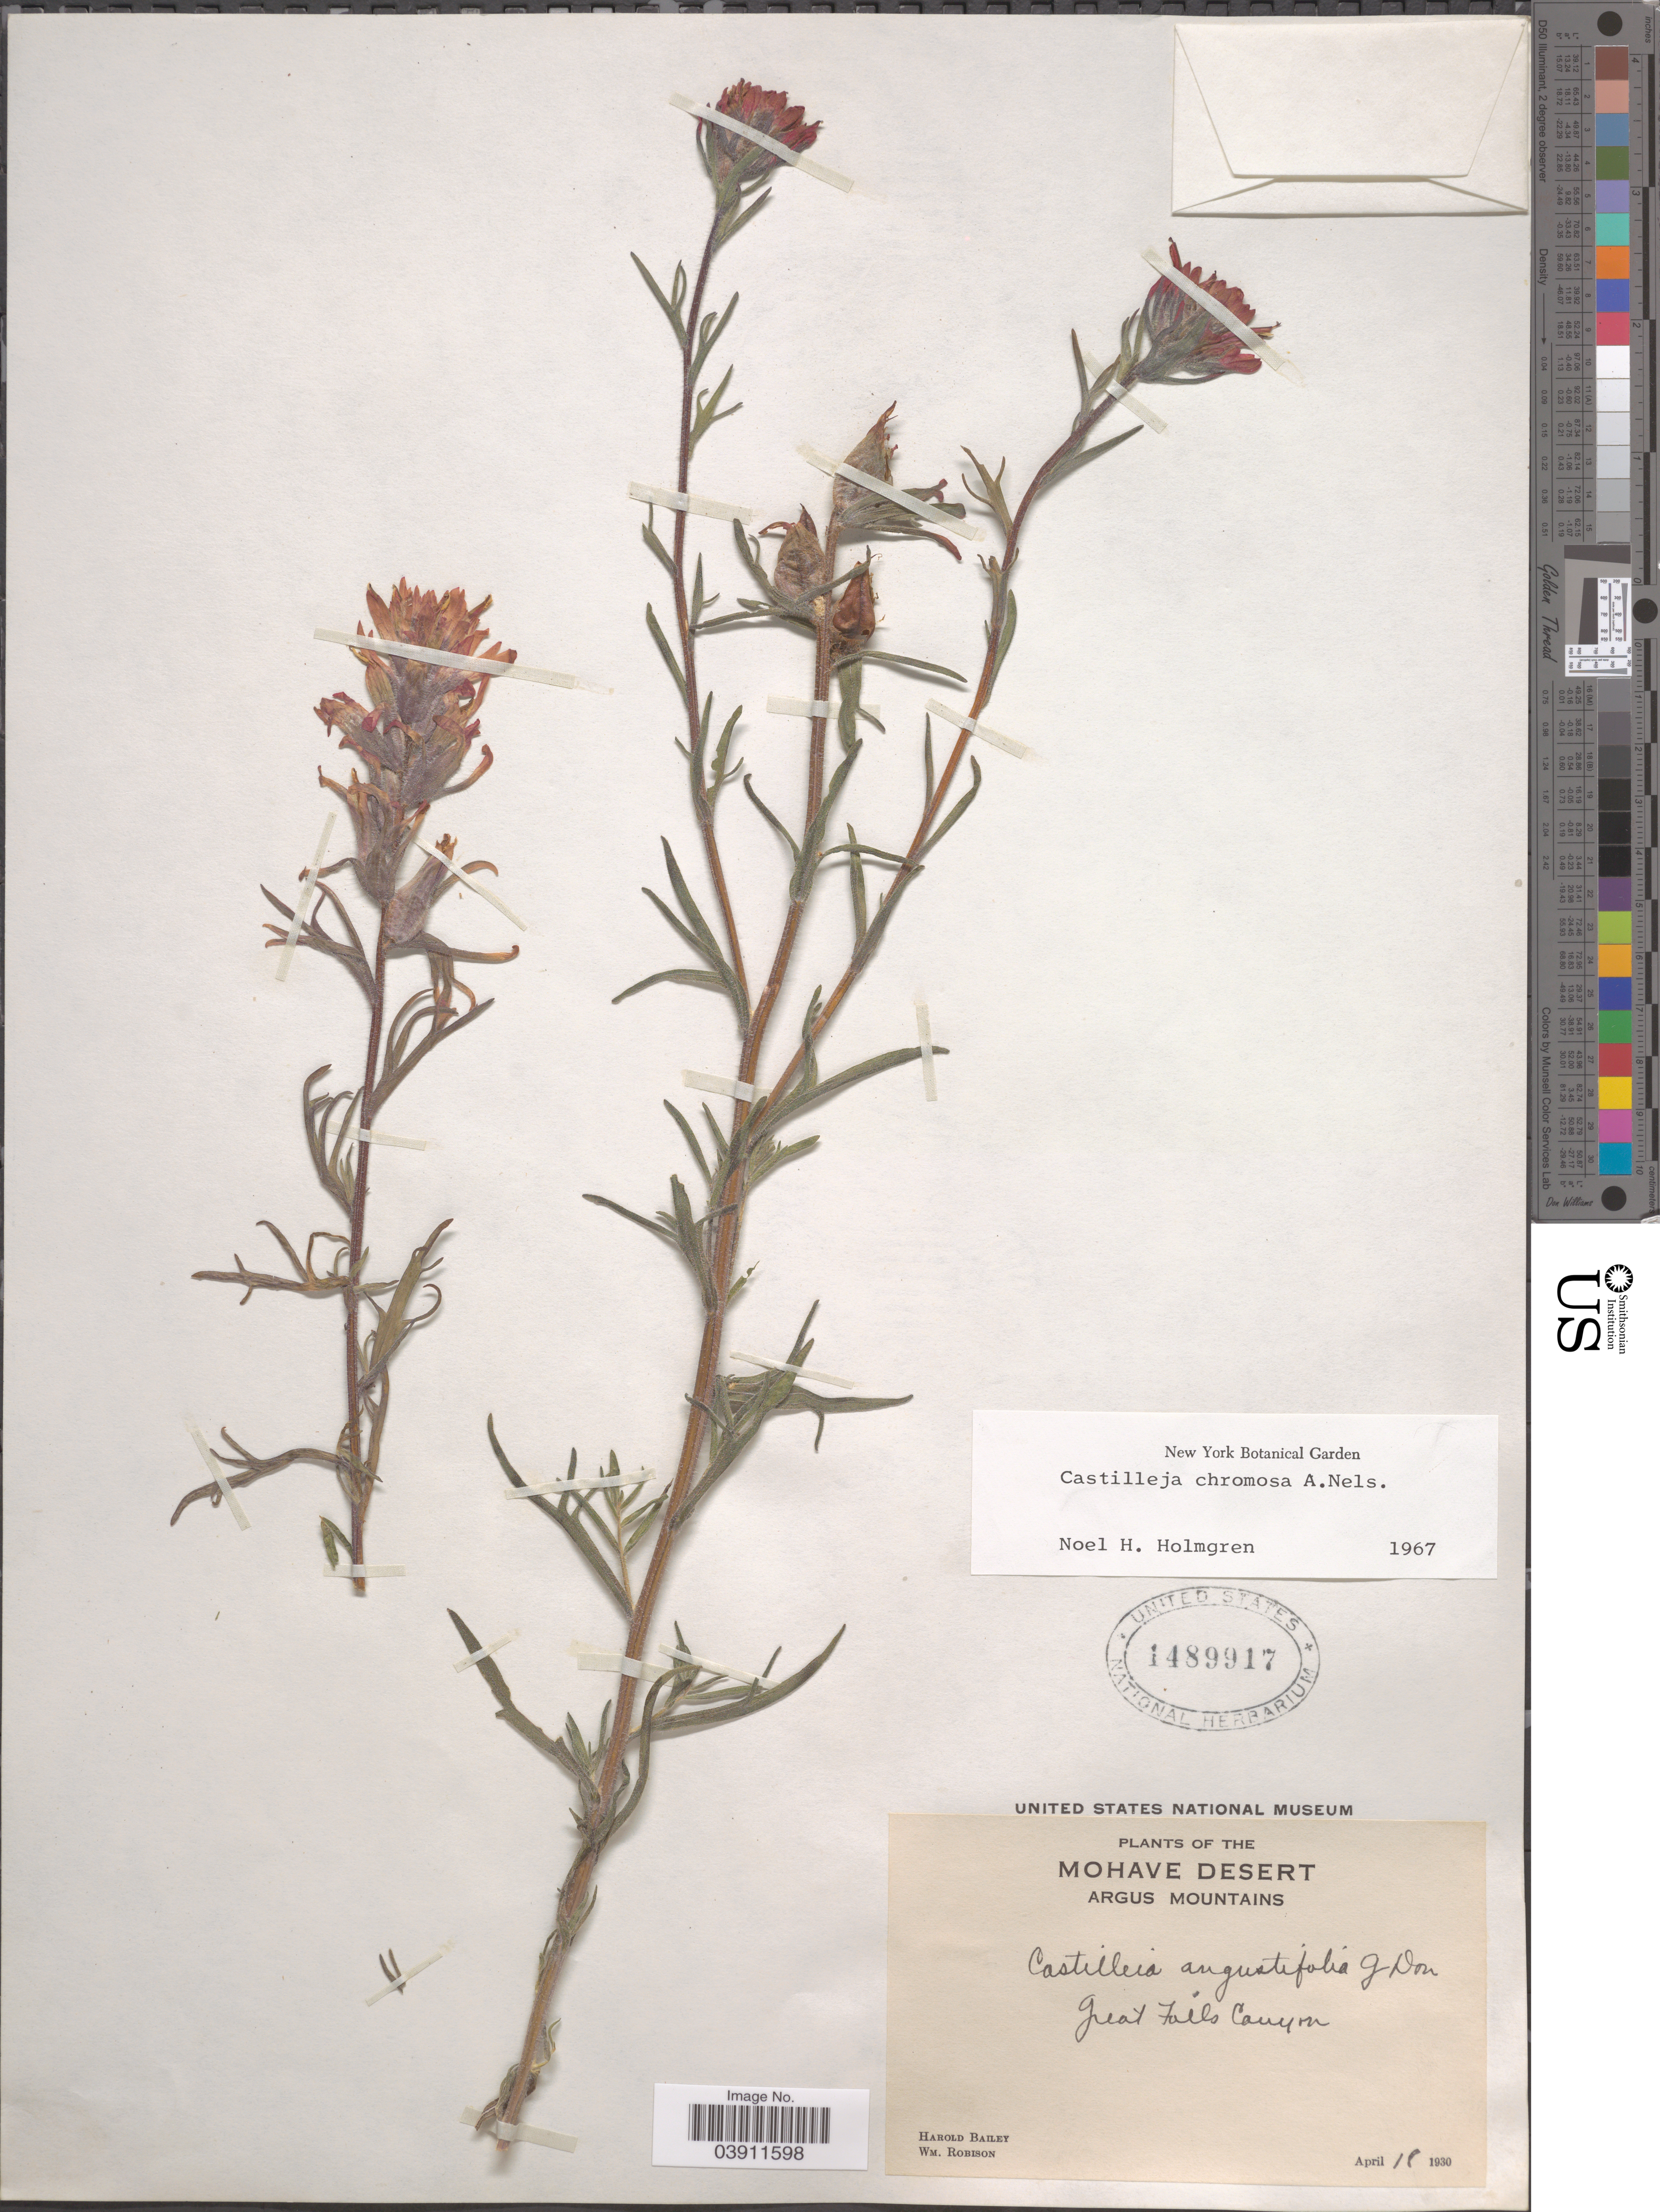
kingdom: Plantae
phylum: Tracheophyta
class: Magnoliopsida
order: Lamiales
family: Orobanchaceae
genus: Castilleja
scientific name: Castilleja chromosa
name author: A. Nelson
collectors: H. Bailey & W. Robison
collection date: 1930-04-18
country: United States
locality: Mohave Desert. Argus Mountains. Great Falls Canyon.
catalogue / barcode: US 1489917